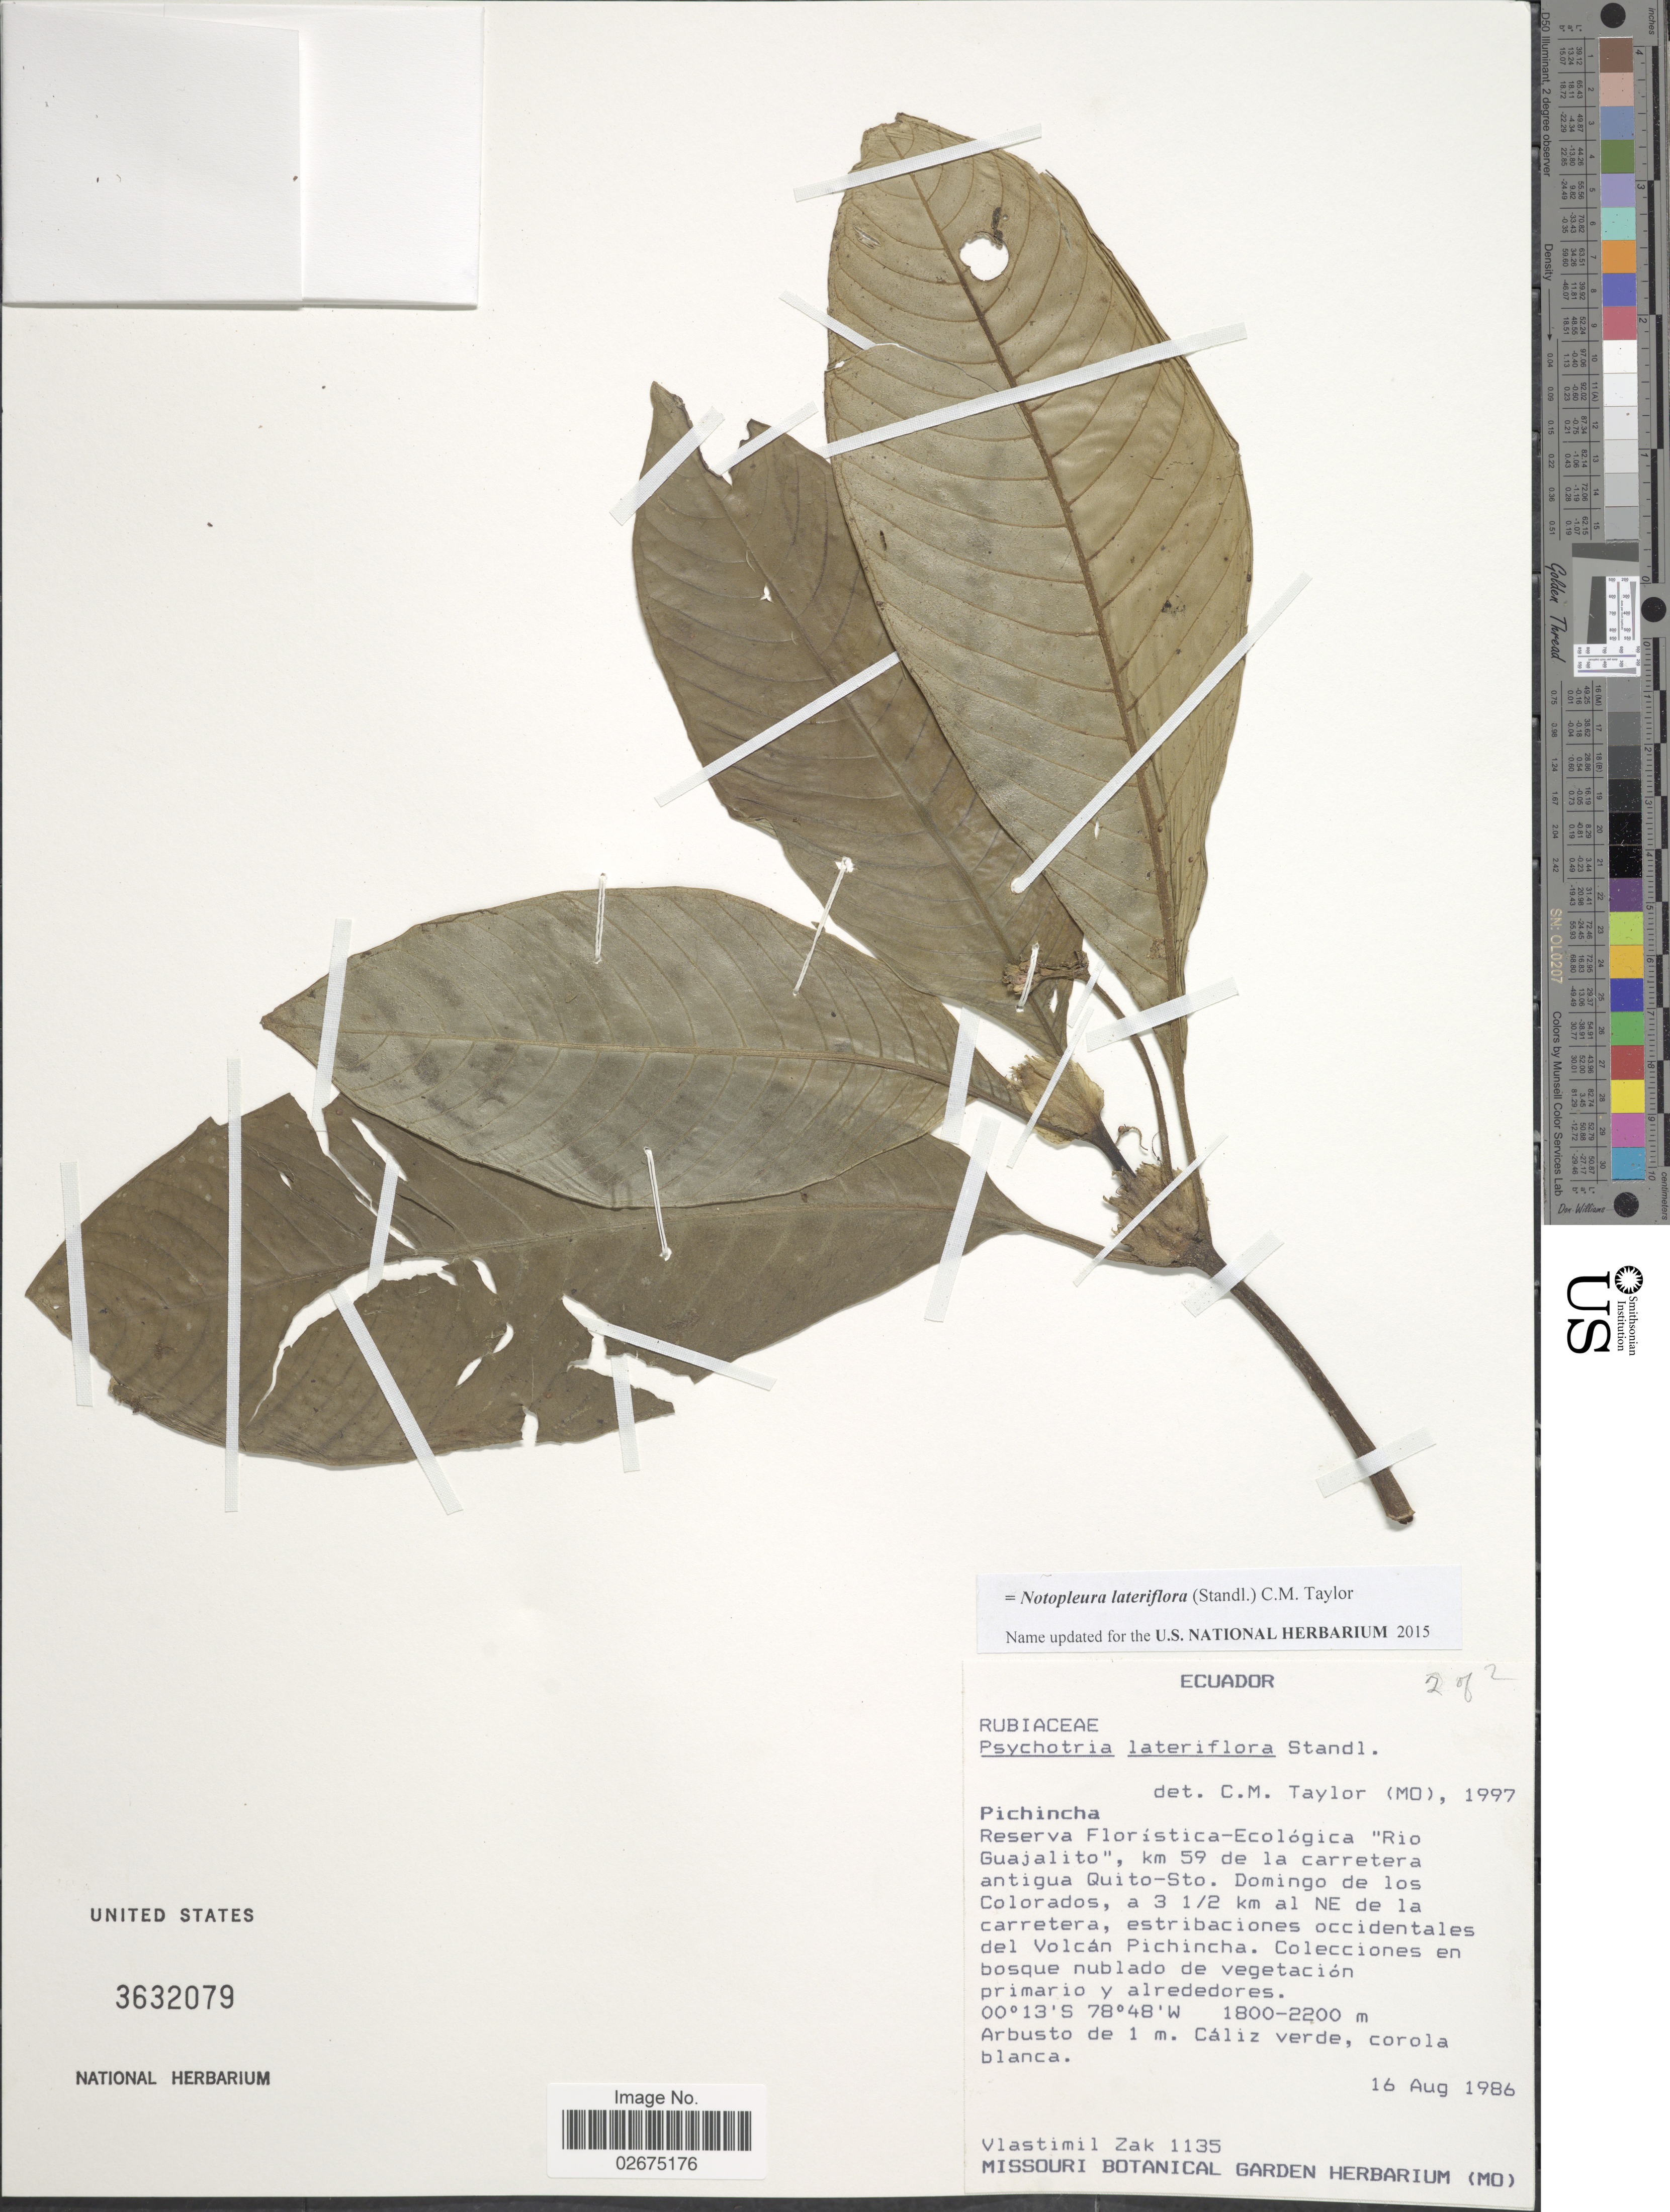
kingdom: Plantae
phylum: Tracheophyta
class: Magnoliopsida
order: Gentianales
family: Rubiaceae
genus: Notopleura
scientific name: Notopleura lateriflora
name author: (Standl.) C.M. Taylor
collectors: V. Zak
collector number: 1135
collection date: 1986-08-16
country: Ecuador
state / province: Pichincha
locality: Reserva Floristica-Ecologica "Rio Guajalito", km 59 de la carretera antigua Quito-Sto. Domingo de los Colorados, a 3 1/2 km al NE de la carretera, estribaciones occidentales del Volcan Pichincha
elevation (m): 1800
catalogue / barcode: US 3632079